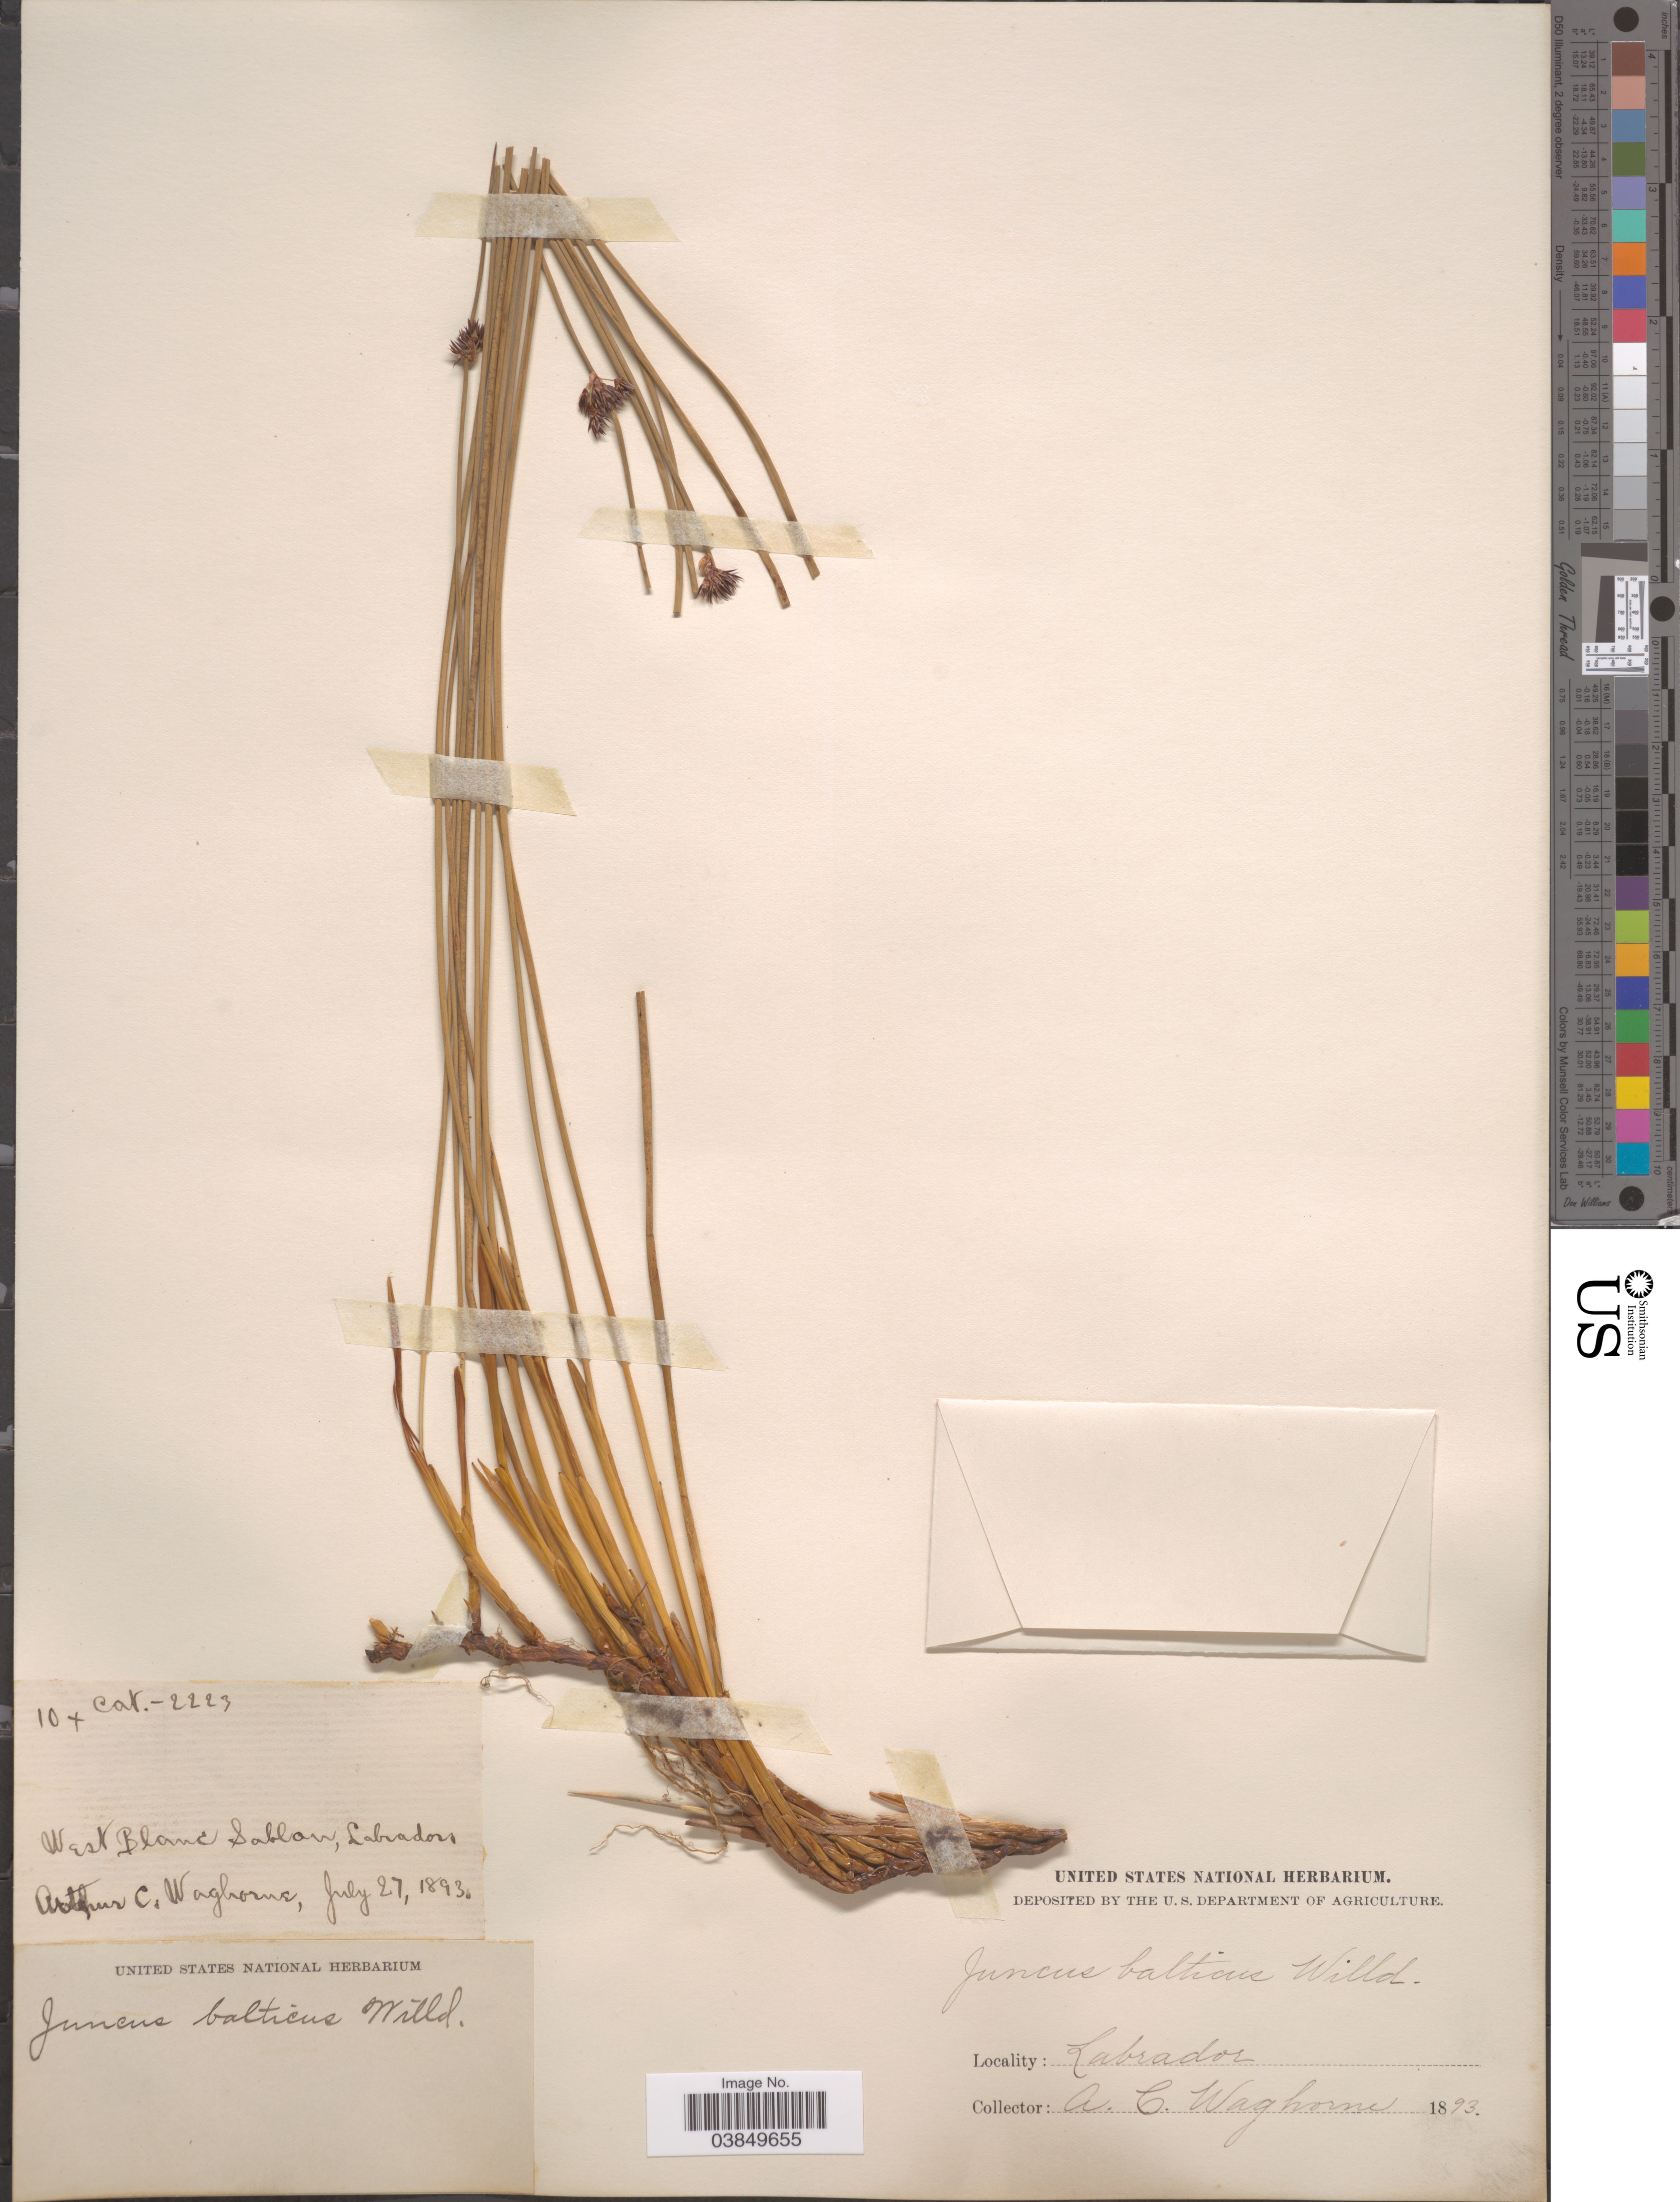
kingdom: Plantae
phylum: Tracheophyta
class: Liliopsida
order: Poales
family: Juncaceae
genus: Juncus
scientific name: Juncus balticus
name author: Willd.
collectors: A. Waghorne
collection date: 1893-07-27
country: Canada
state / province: Newfoundland and Labrador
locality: West Blanc Sablon, Labrador.